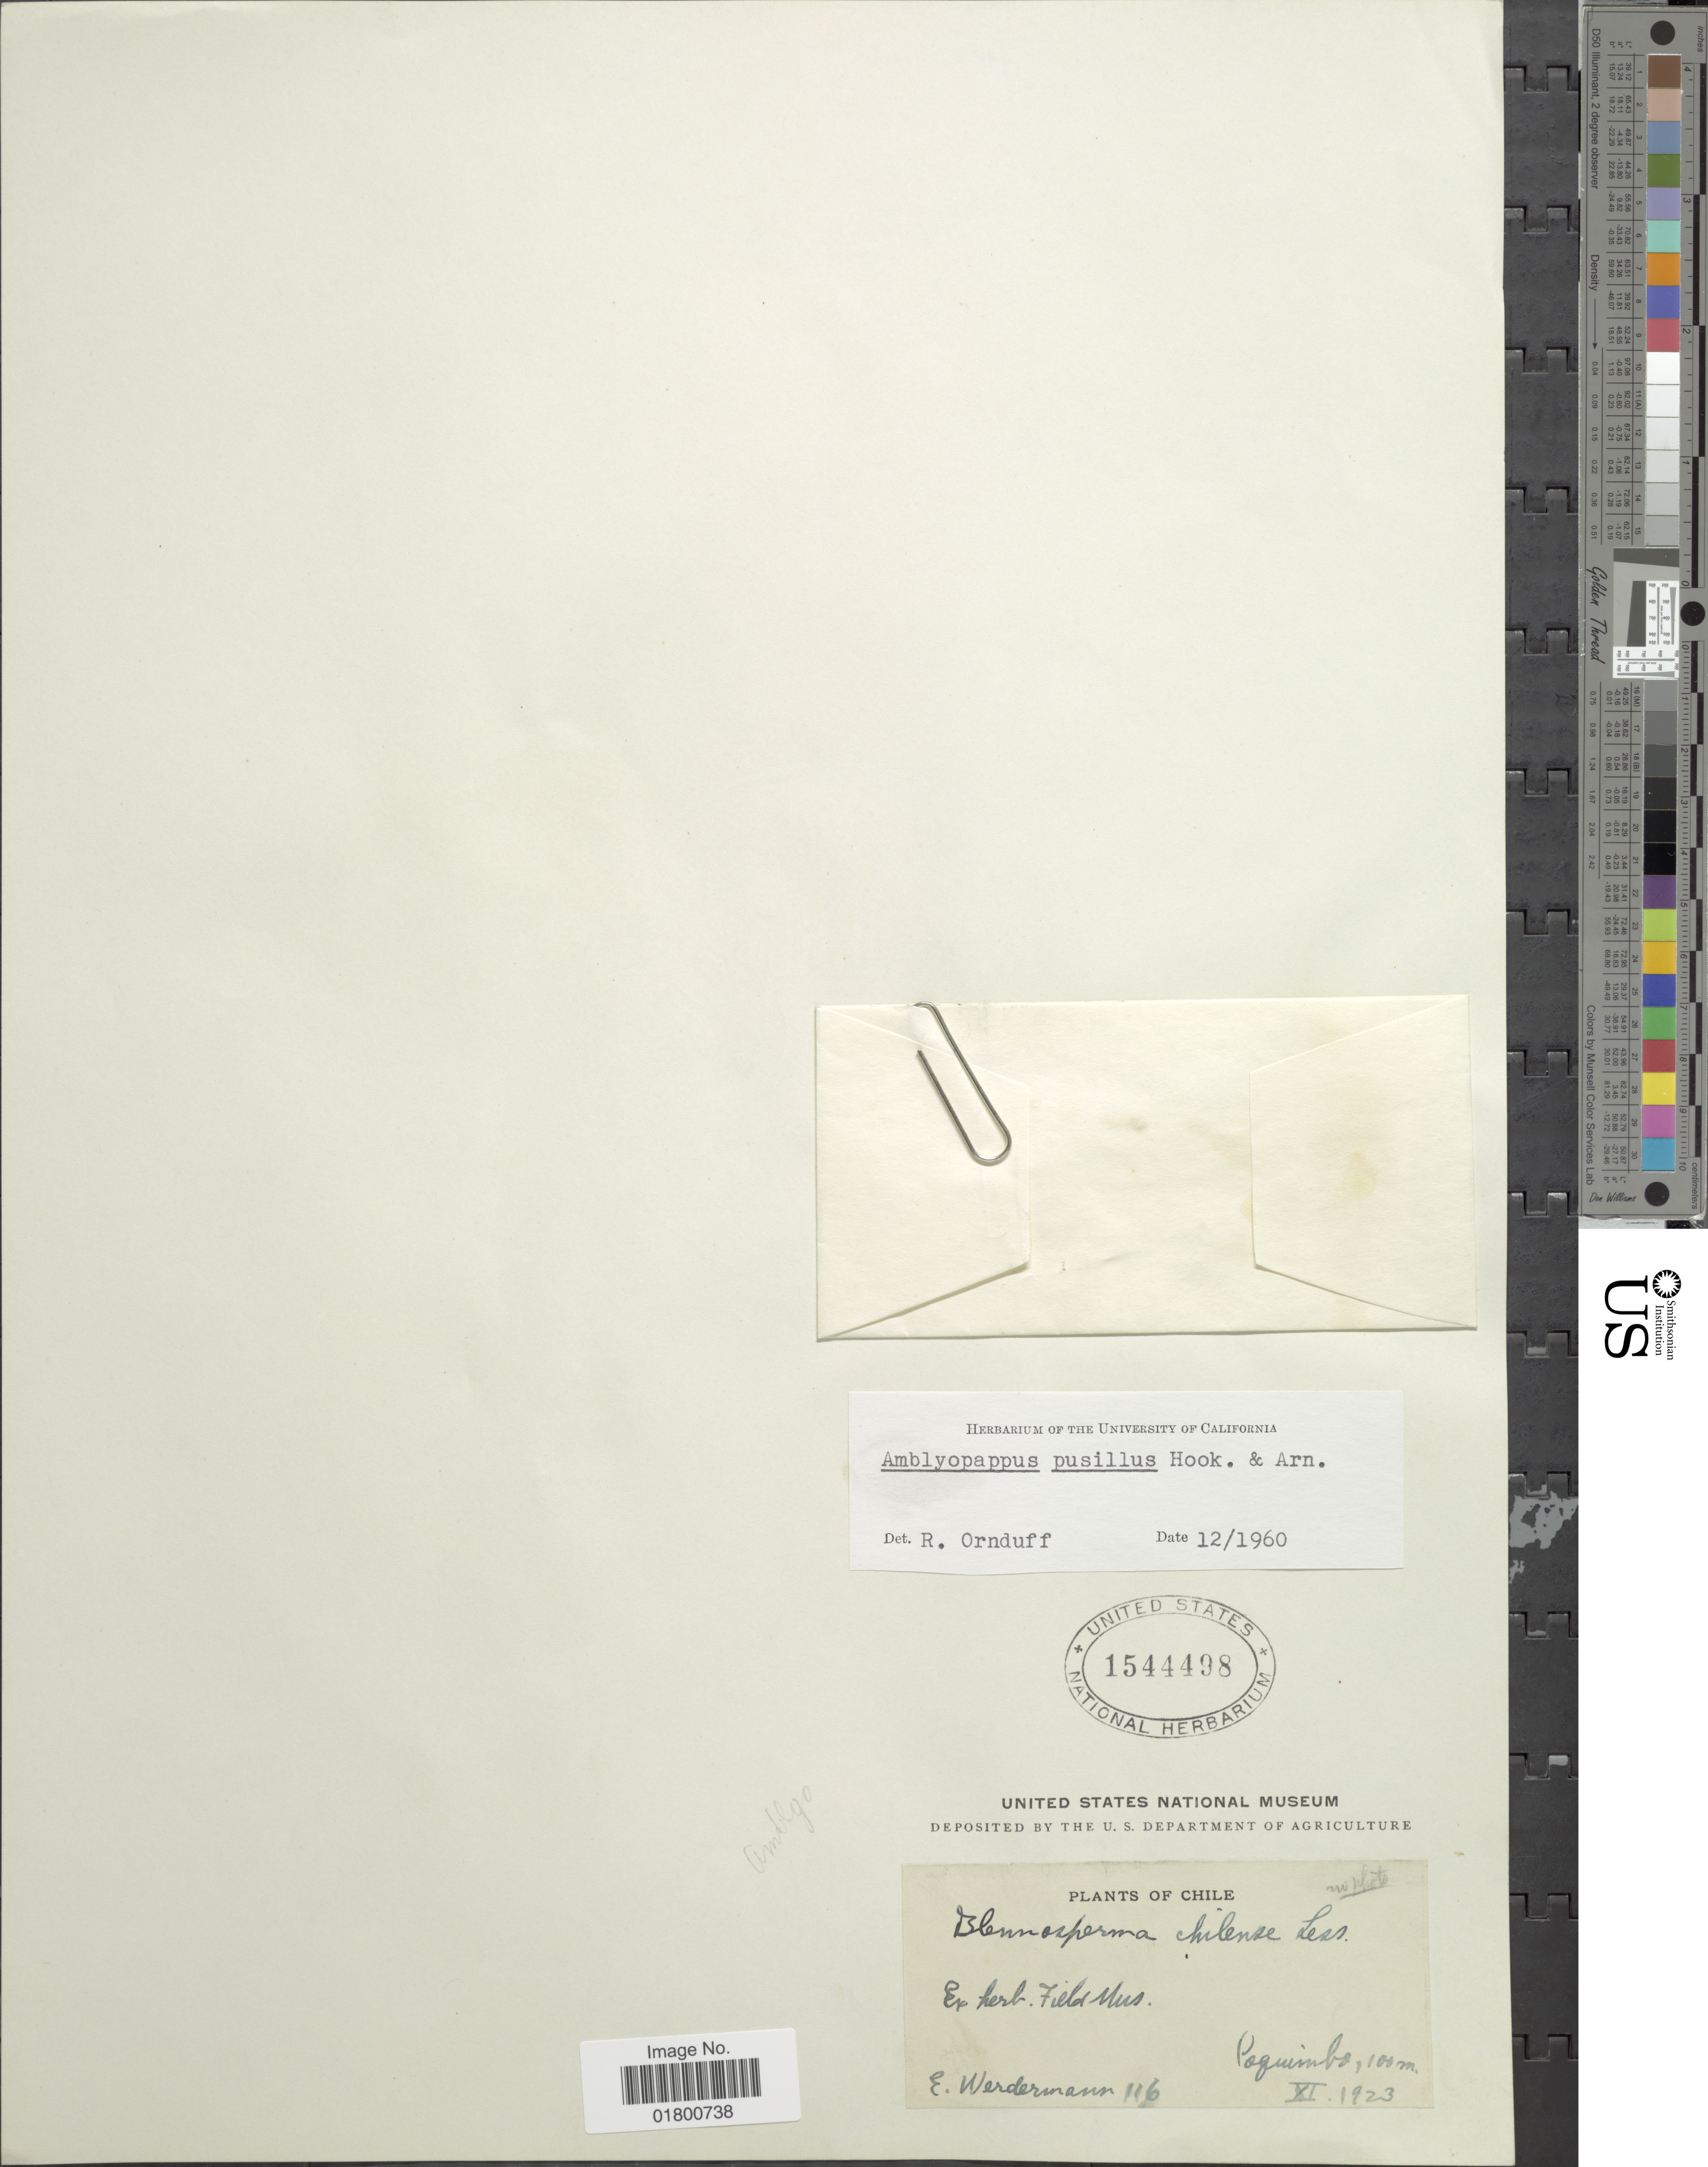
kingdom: Plantae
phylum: Tracheophyta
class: Magnoliopsida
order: Asterales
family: Asteraceae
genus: Amblyopappus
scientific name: Amblyopappus pusillus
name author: Hook. & Arn.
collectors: E. Werdermann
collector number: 116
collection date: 1923-11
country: Chile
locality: Poguimbo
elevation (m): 100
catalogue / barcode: US 1544498